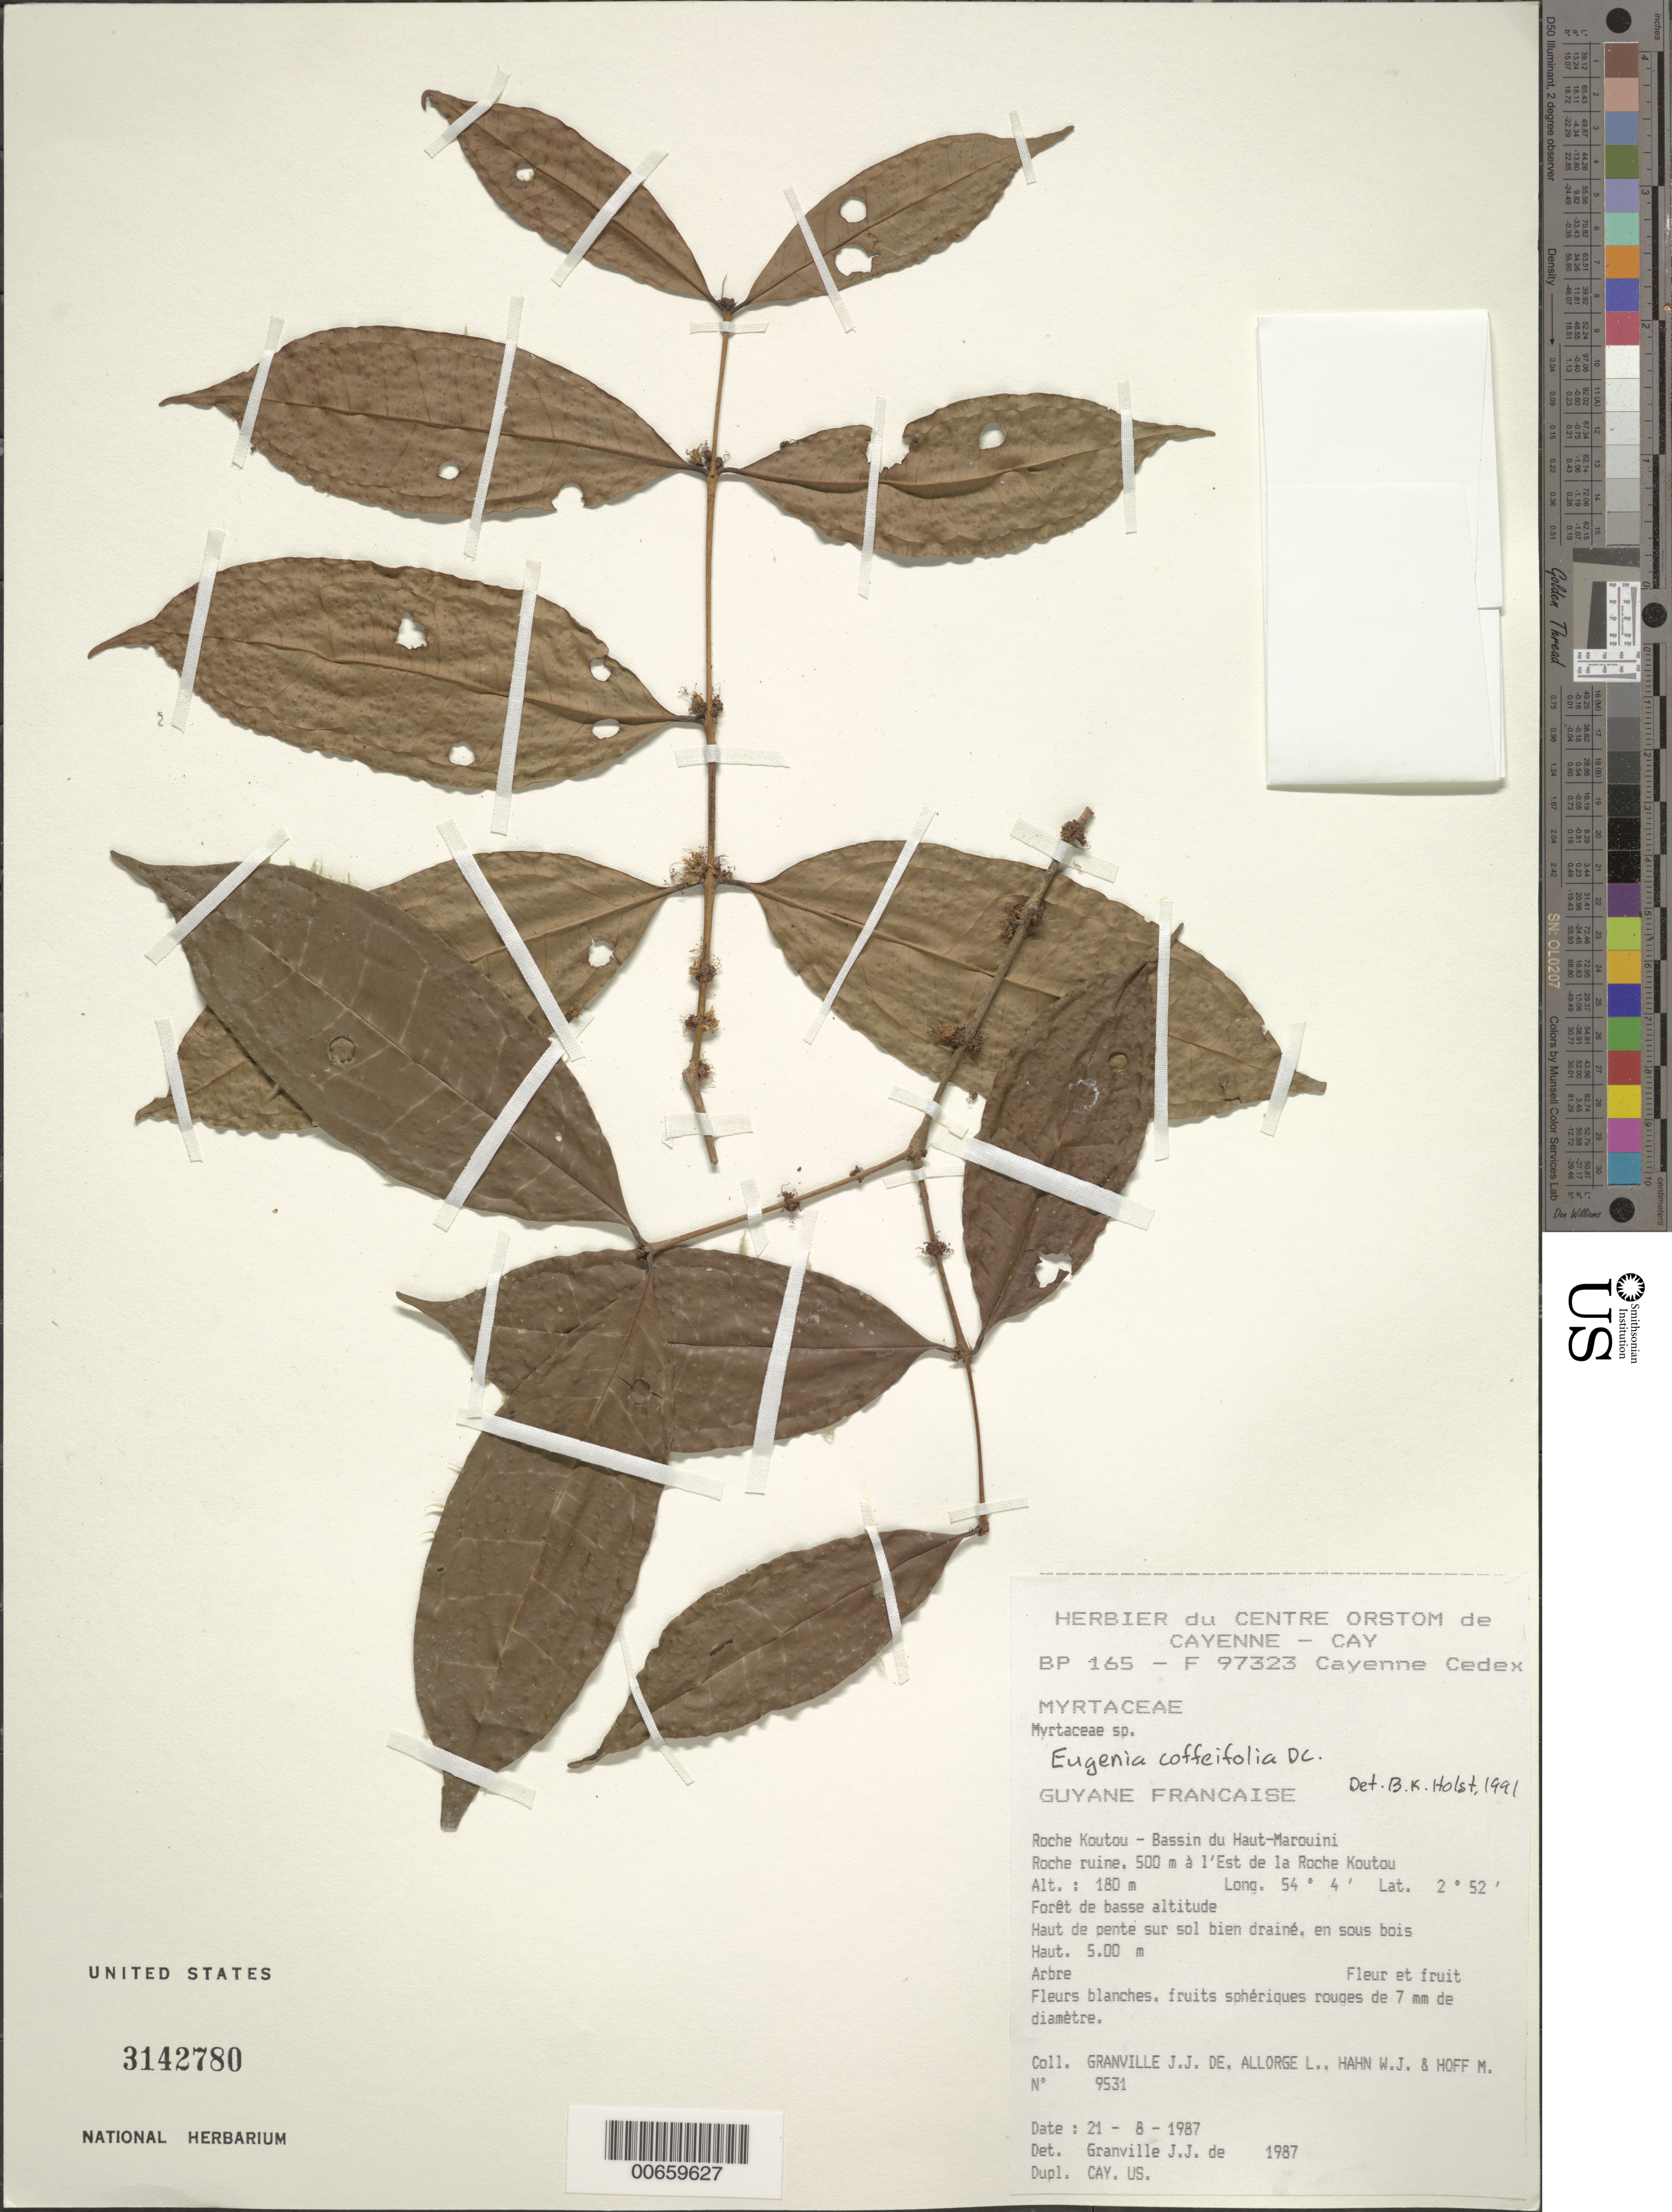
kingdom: Plantae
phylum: Tracheophyta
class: Magnoliopsida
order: Myrtales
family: Myrtaceae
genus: Eugenia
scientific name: Eugenia sinemariensis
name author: Aubl.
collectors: J.-J. de Granville, L. Allorge, W. J. Hahn & M. Hoff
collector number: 9531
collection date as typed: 21-Aug-87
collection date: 1987-08-21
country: French Guiana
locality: Roche Koutou, Bassin du Haut-Marouini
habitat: Forêt de basse altitude, haut de pente sur sol bien drainé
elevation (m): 180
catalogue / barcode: US 3142780